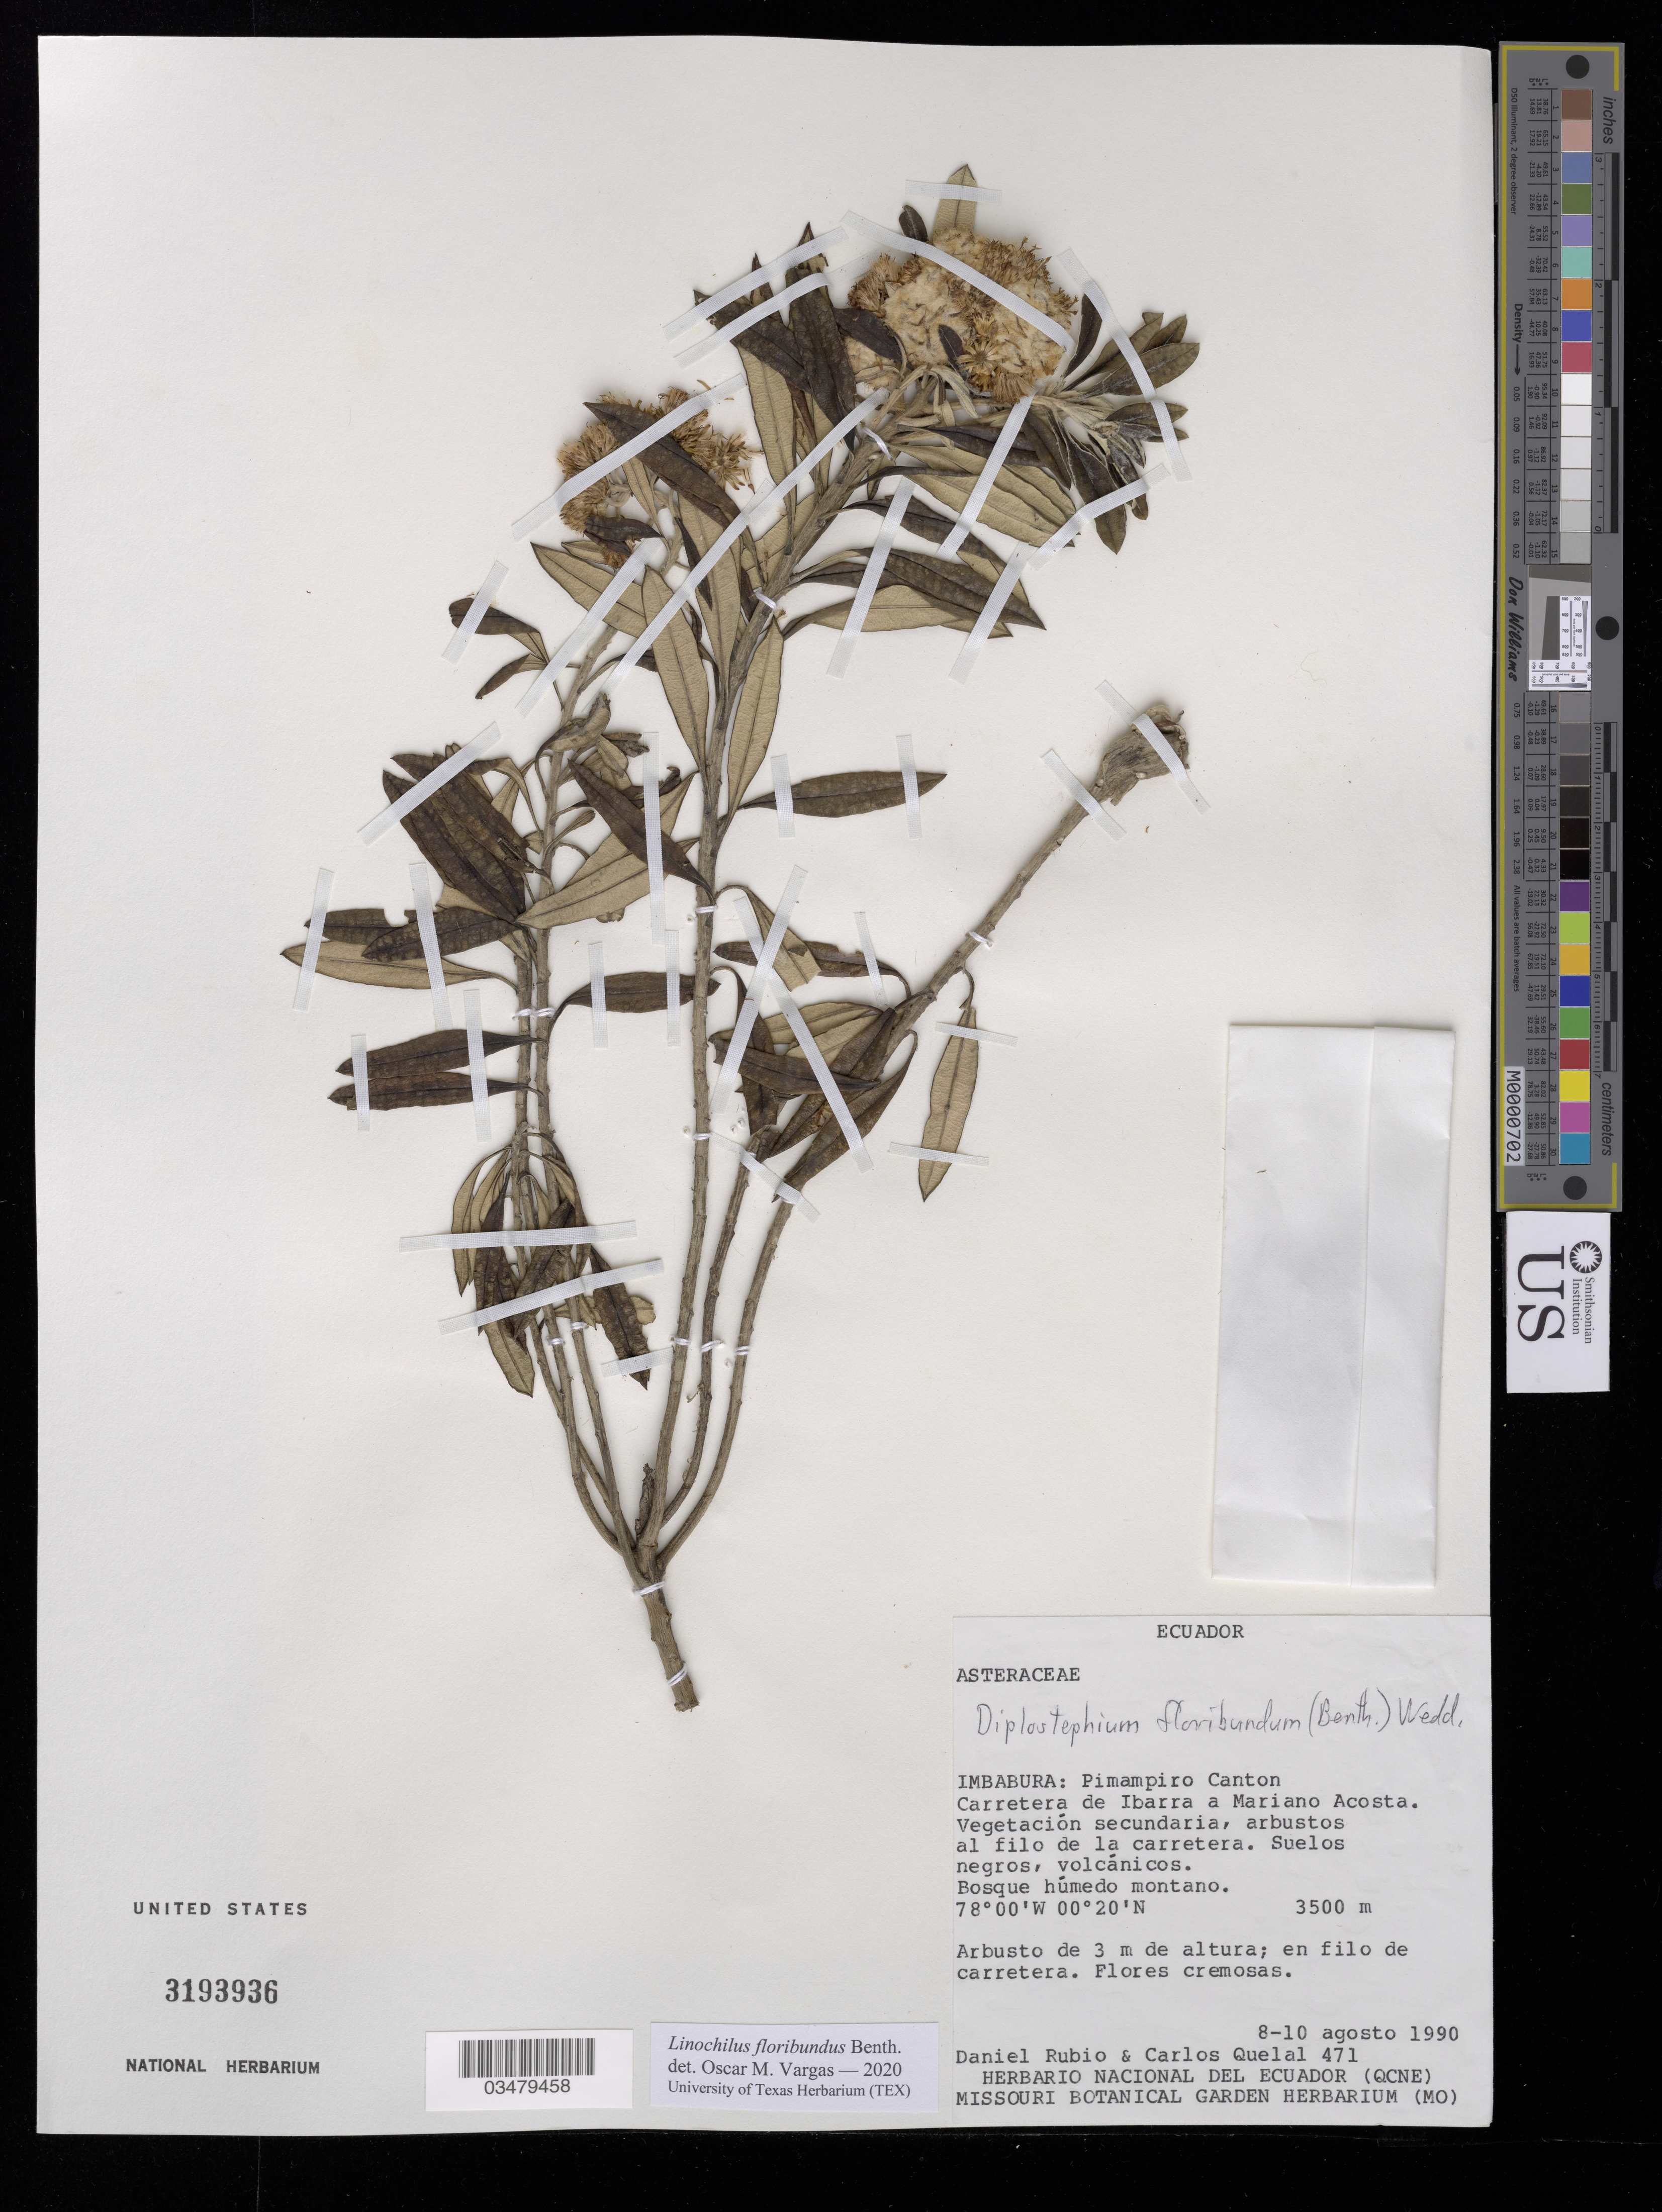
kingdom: Plantae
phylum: Tracheophyta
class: Magnoliopsida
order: Asterales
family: Asteraceae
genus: Linochilus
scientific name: Linochilus floribundus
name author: Benth.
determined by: Vargas, Oscar M.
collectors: D. Rubio & C. Quelal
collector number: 471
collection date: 1990-08-08/1990-08-10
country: Ecuador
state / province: Imbabura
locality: Pimampiro Canton Carretera de Ibarra a Mariano Acosta.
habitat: Bosque humedo montano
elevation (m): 3500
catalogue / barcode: US 3193936